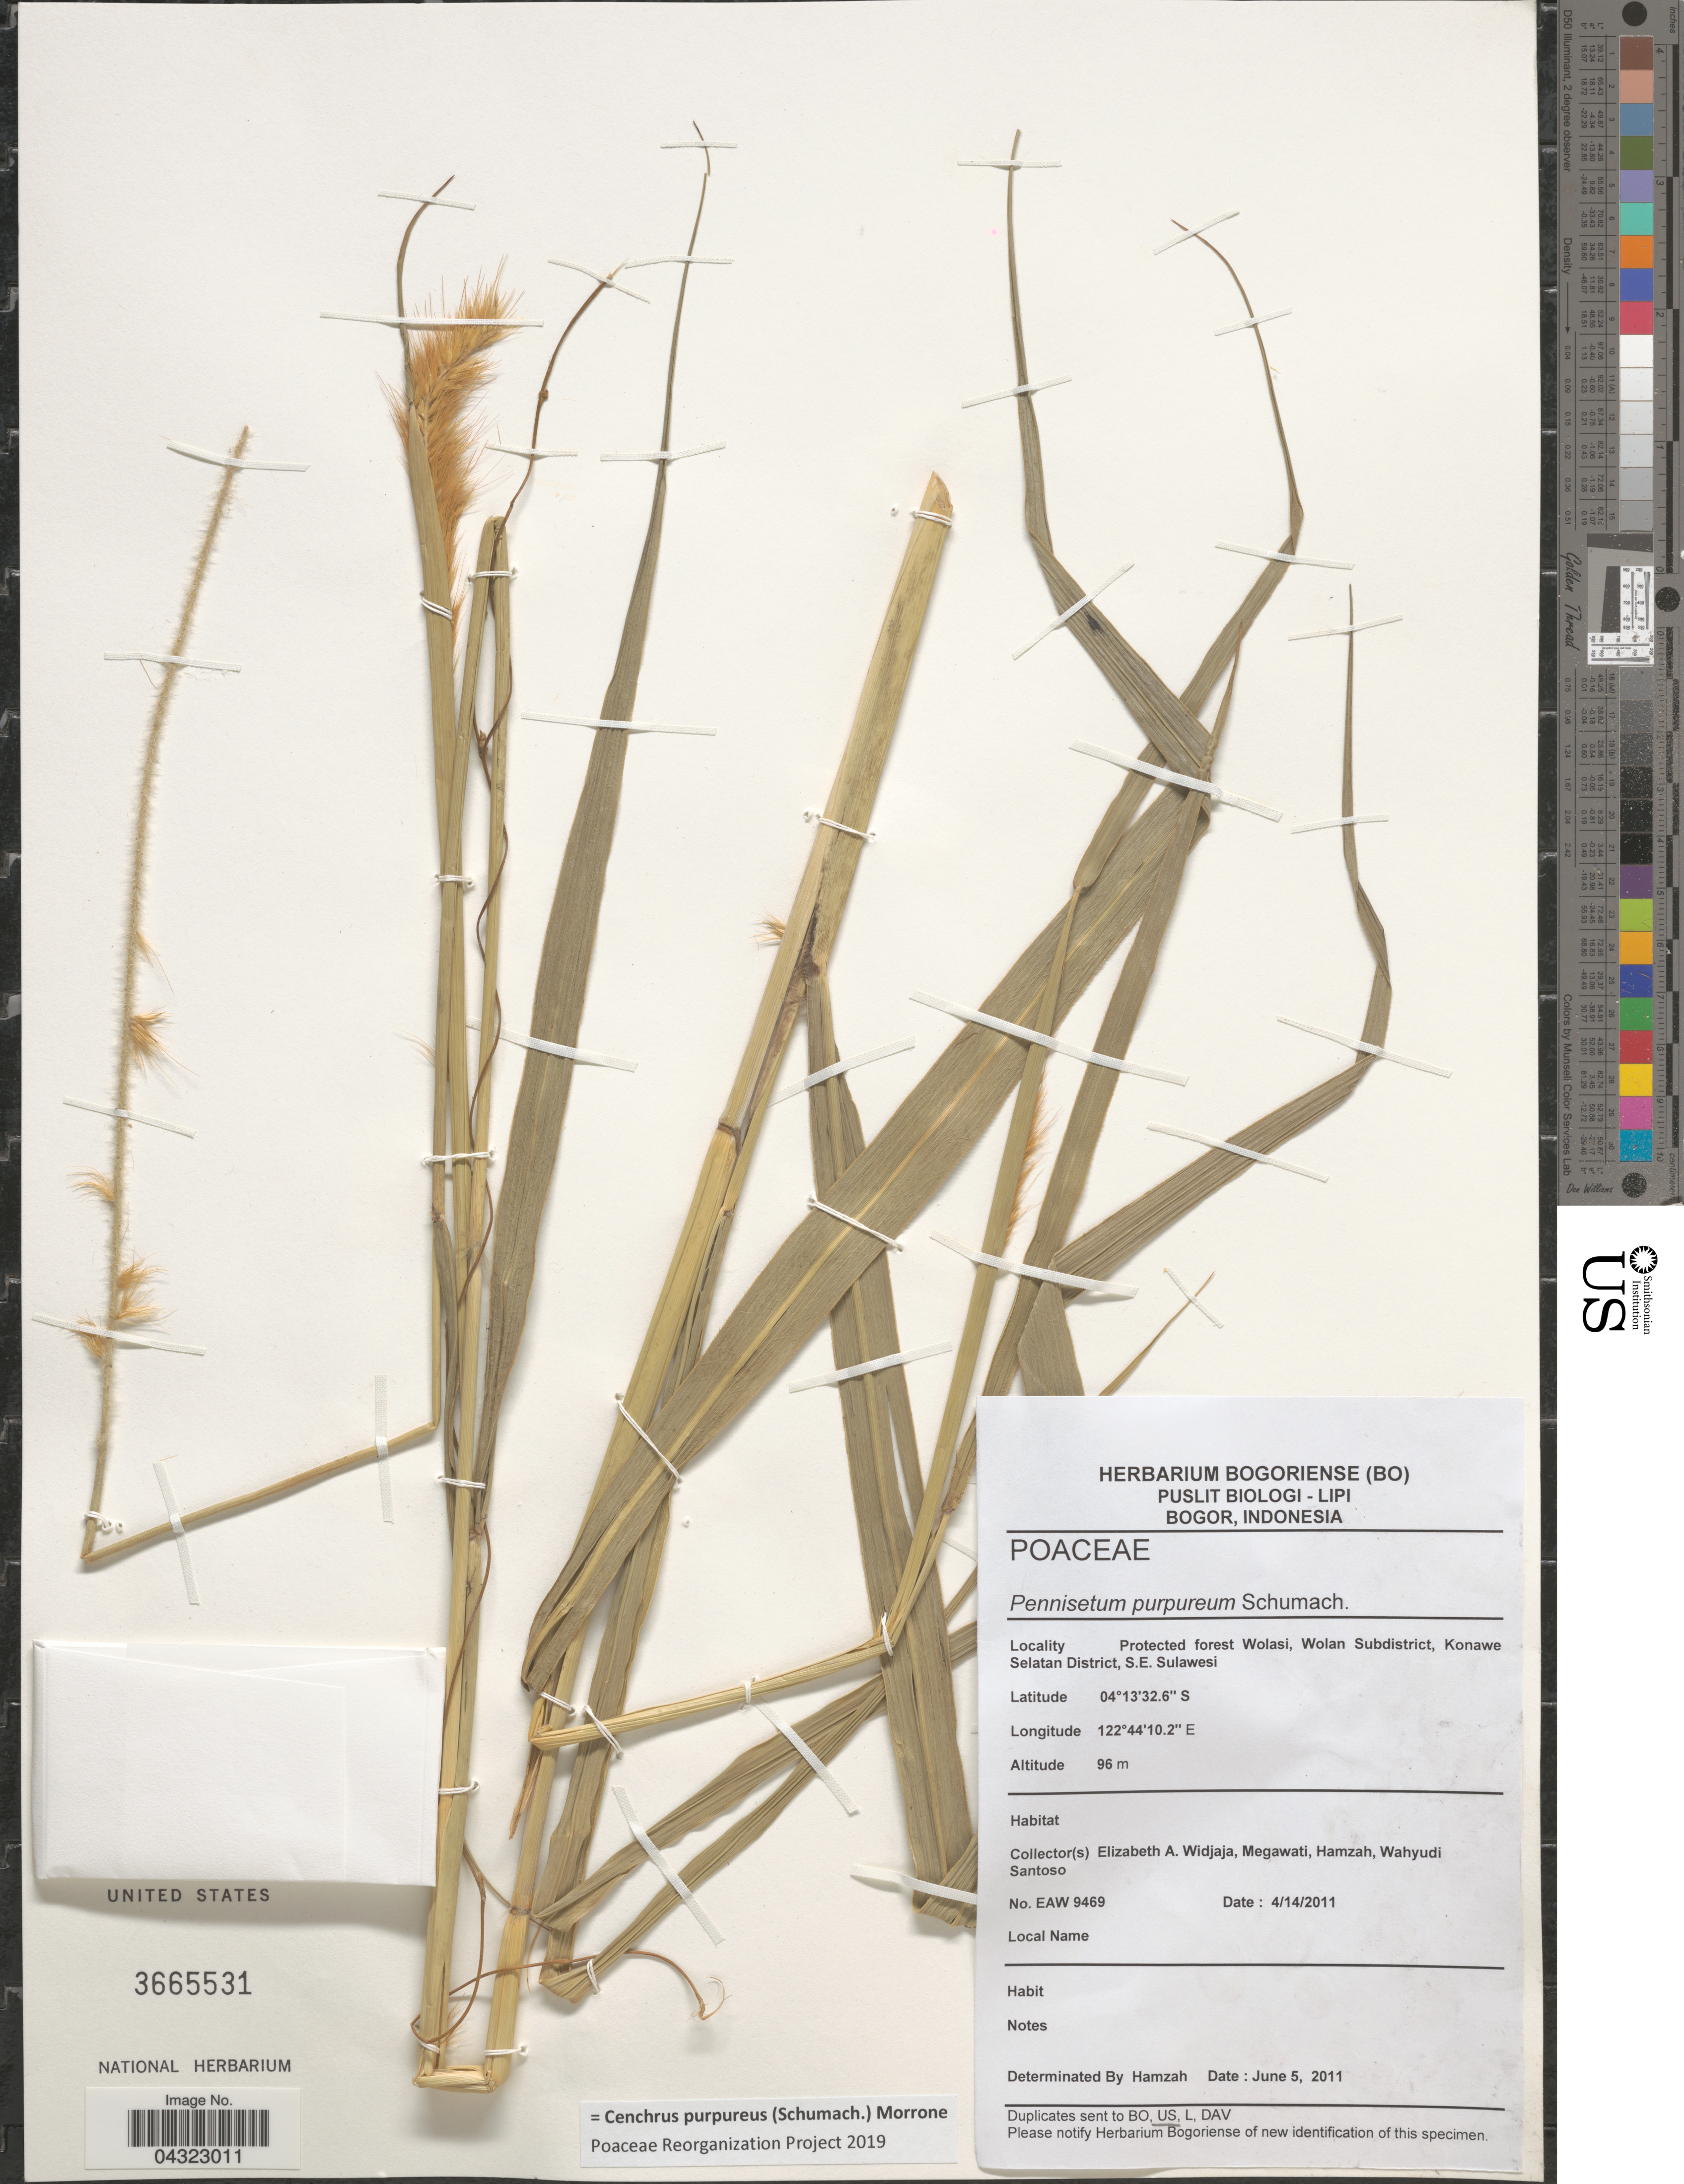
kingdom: Plantae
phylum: Tracheophyta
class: Liliopsida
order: Poales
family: Poaceae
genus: Cenchrus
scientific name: Cenchrus purpureus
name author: (Schumach.) Morrone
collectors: E. A. Widjaja, -. Megawati, -. Hamzah & W. Santoso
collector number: EAW9469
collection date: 2011-04-14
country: Indonesia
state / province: Sulawesi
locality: Protected forest Wolasi, Wolan Subdistrict, Konawe Selatan District, S.E. Sulawesi.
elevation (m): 96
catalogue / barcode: US 3665531